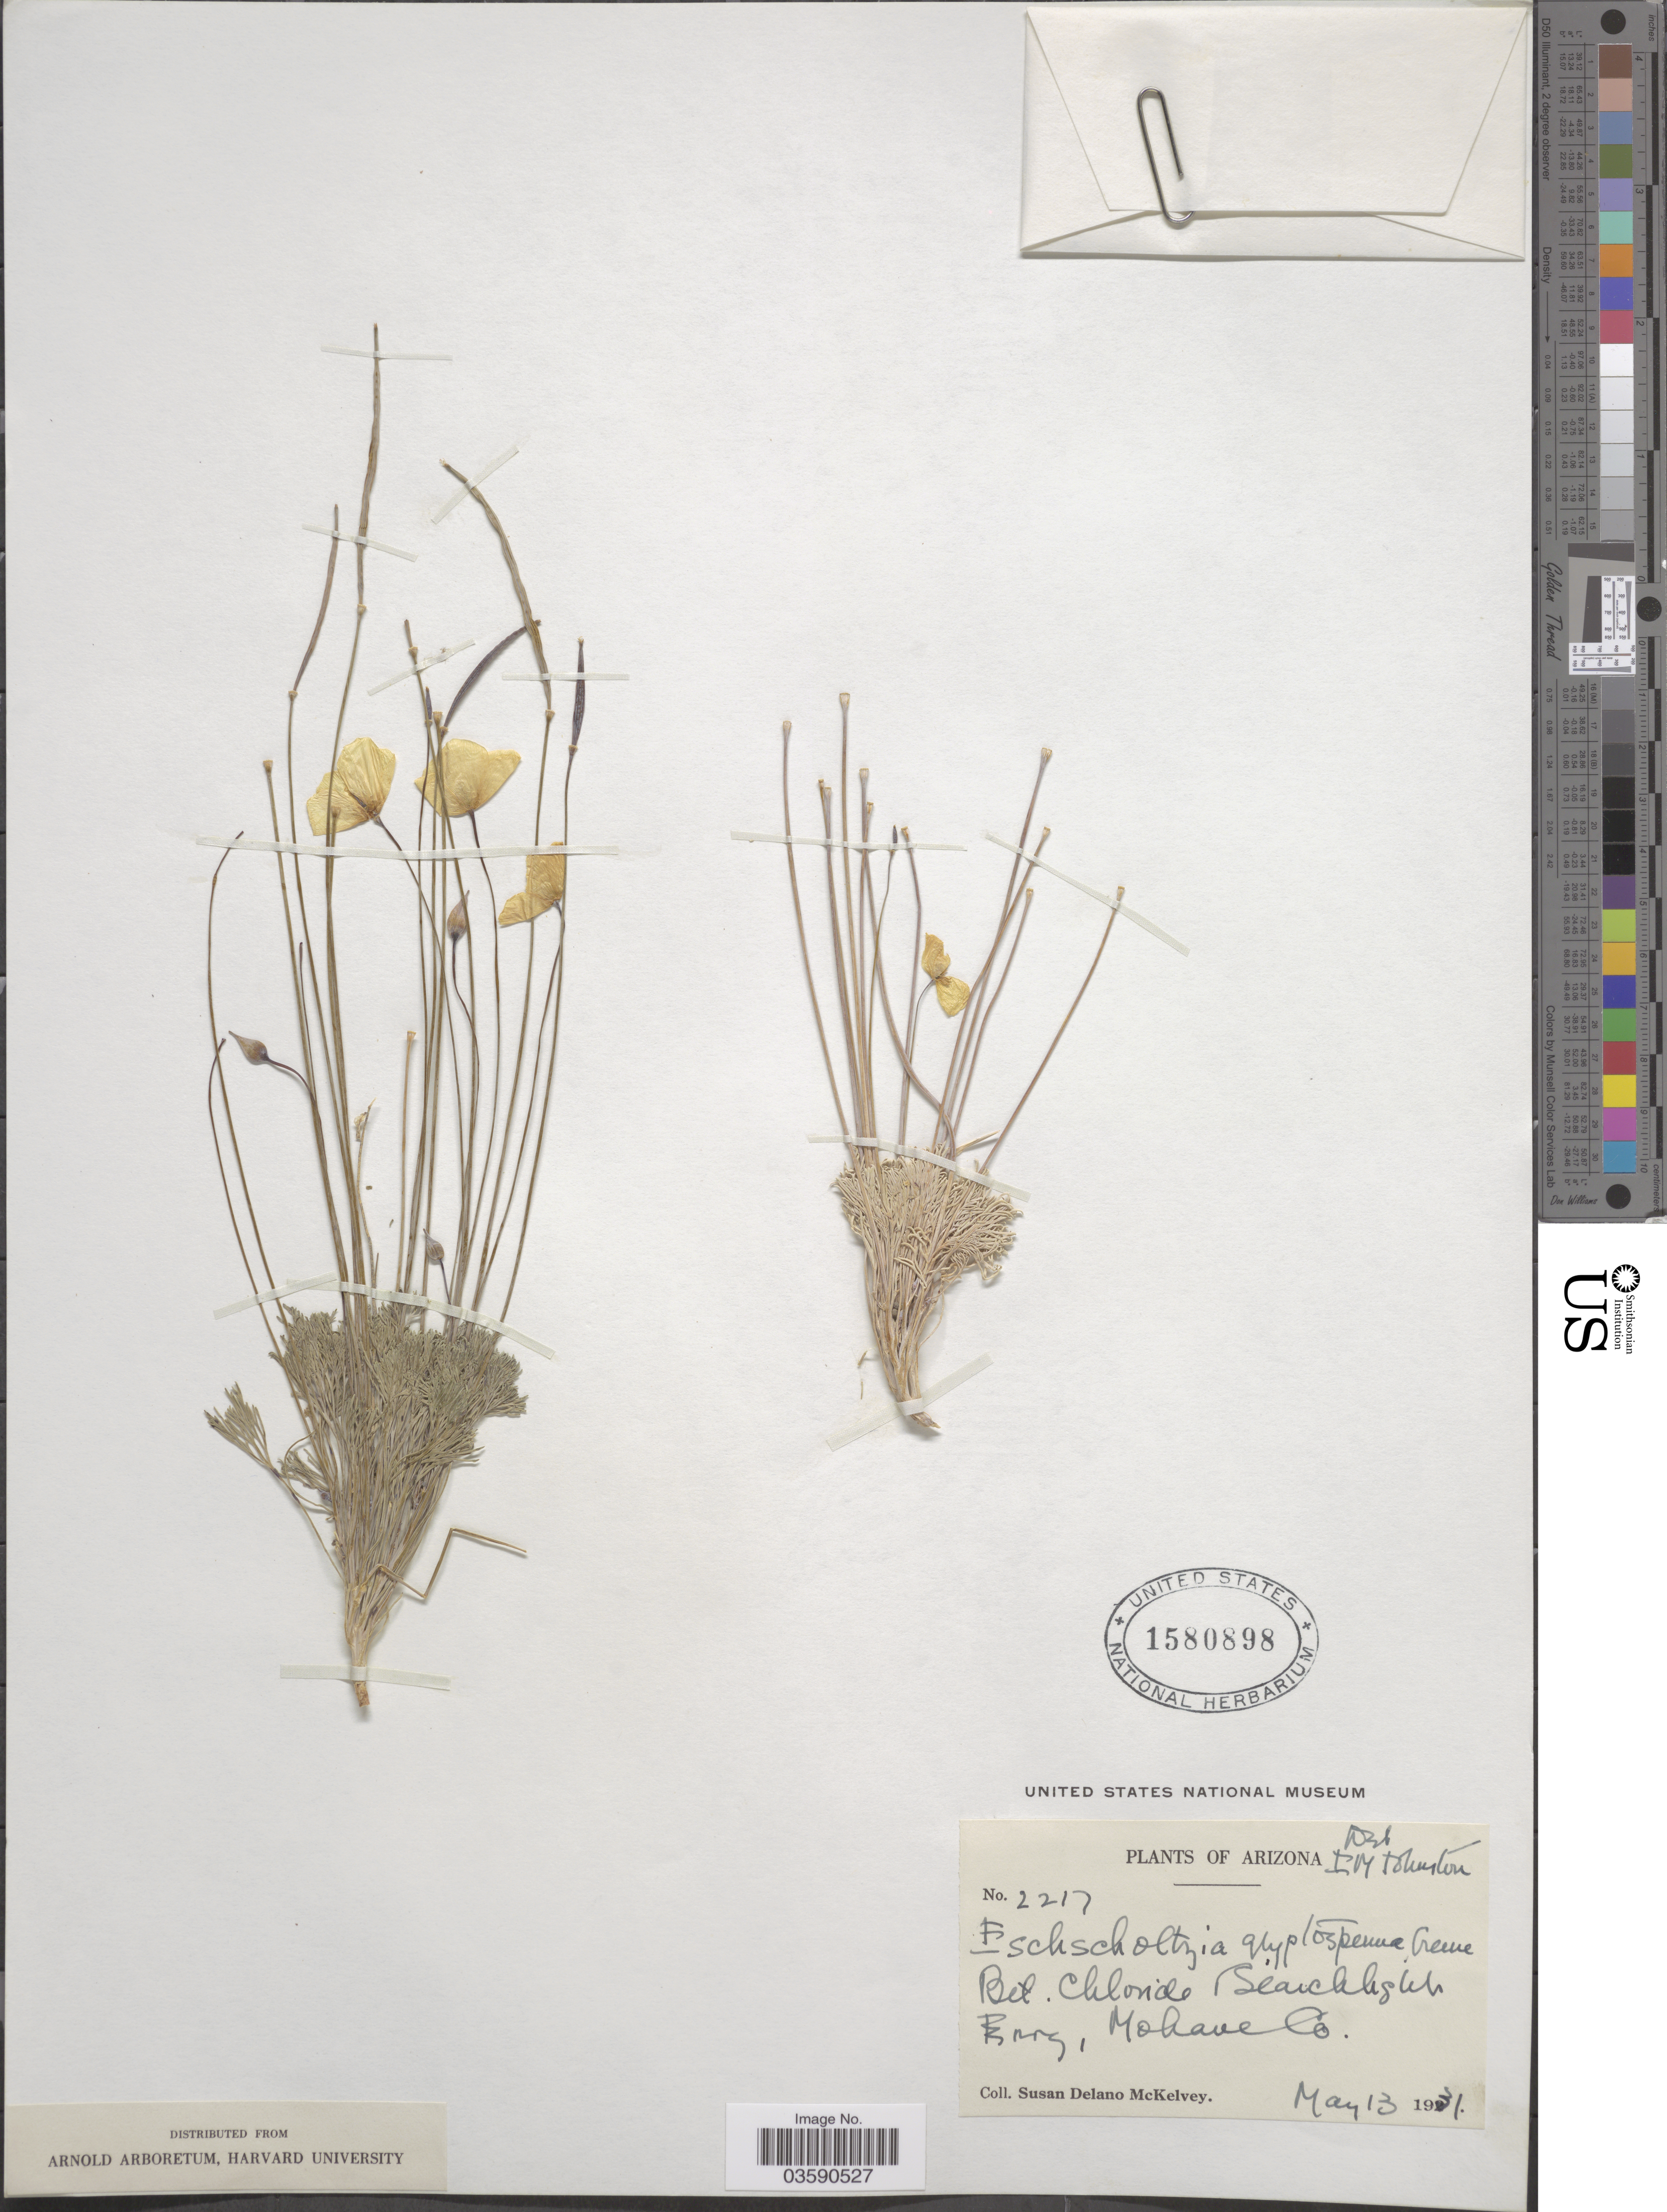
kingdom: Plantae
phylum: Tracheophyta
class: Magnoliopsida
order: Ranunculales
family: Papaveraceae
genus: Eschscholzia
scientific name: Eschscholzia glyptosperma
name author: Greene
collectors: S. A. McKelvey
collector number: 2217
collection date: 1931-05-13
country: United States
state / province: Arizona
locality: Bet. Chloride & Searchlight Ferry, Mohave Co.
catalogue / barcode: US 1580898